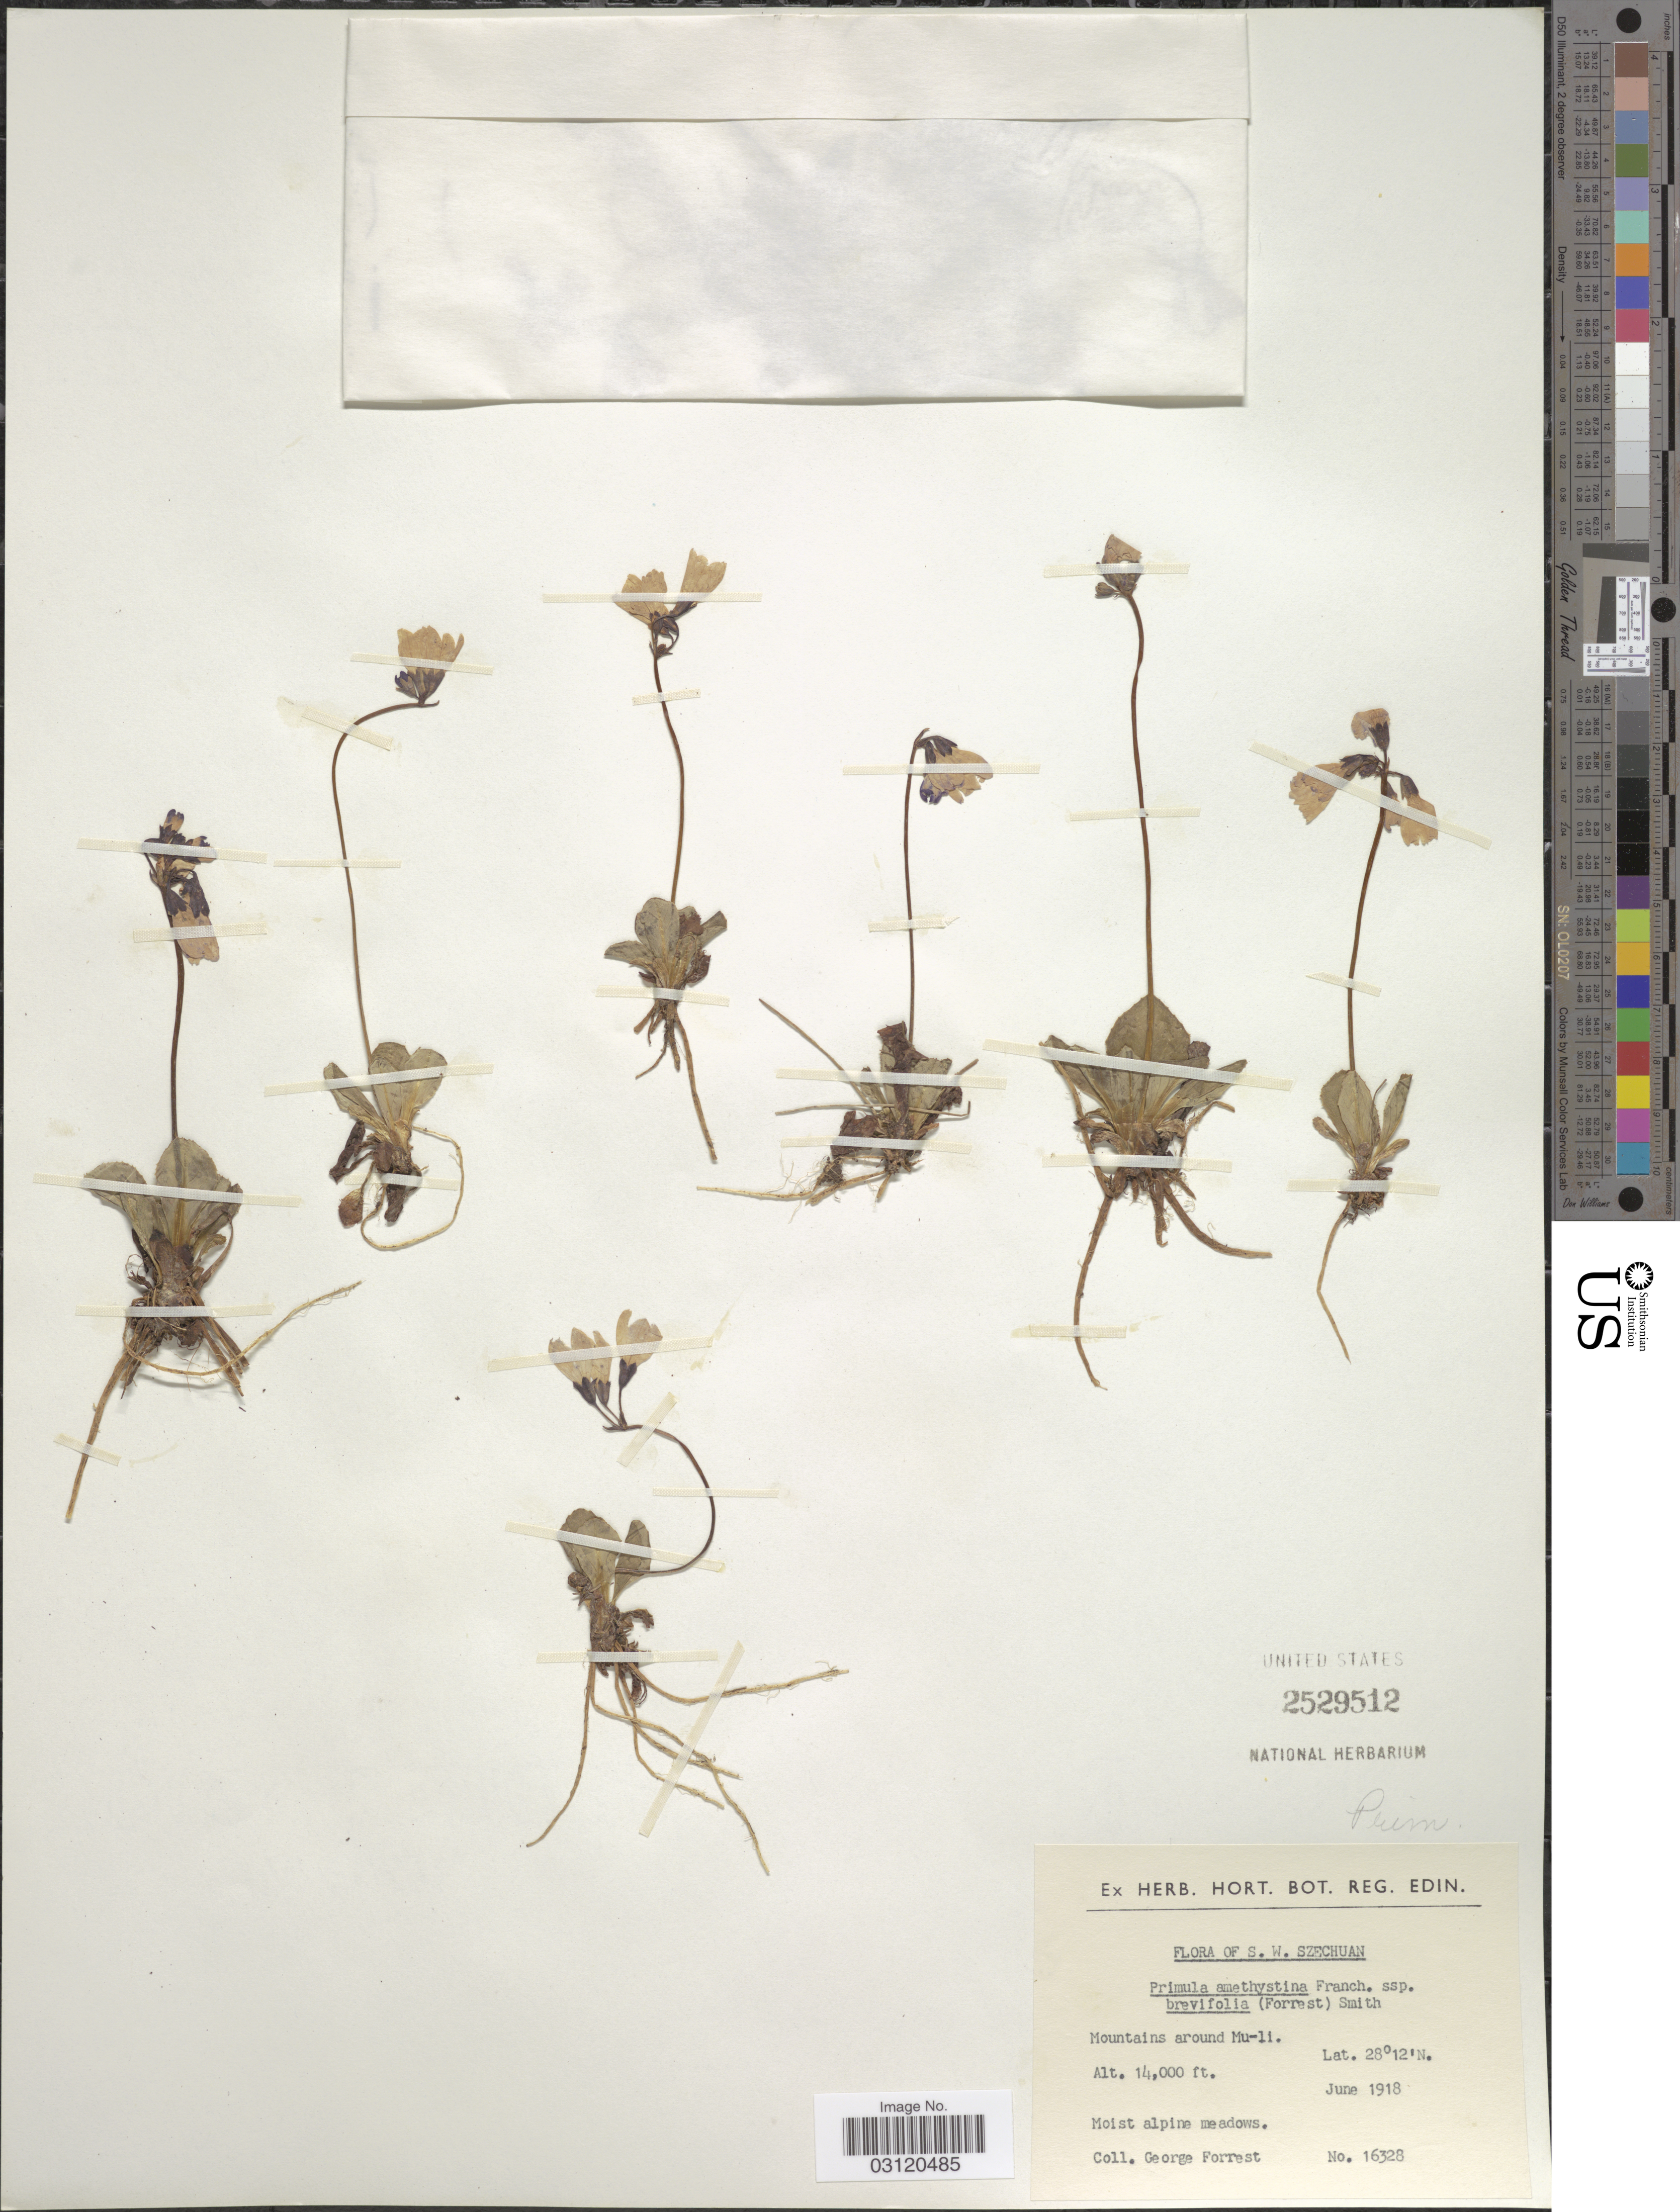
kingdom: Plantae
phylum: Tracheophyta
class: Magnoliopsida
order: Ericales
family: Primulaceae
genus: Primula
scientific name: Primula amethystina subsp. brevifolia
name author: (Forrest) W.W. Sm. & Forrest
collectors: G. Forrest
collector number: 16328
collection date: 1918-06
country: China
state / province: Sichuan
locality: S.W. Szechuan. Mountains around Mu-li.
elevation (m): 4267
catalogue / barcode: US 2529512